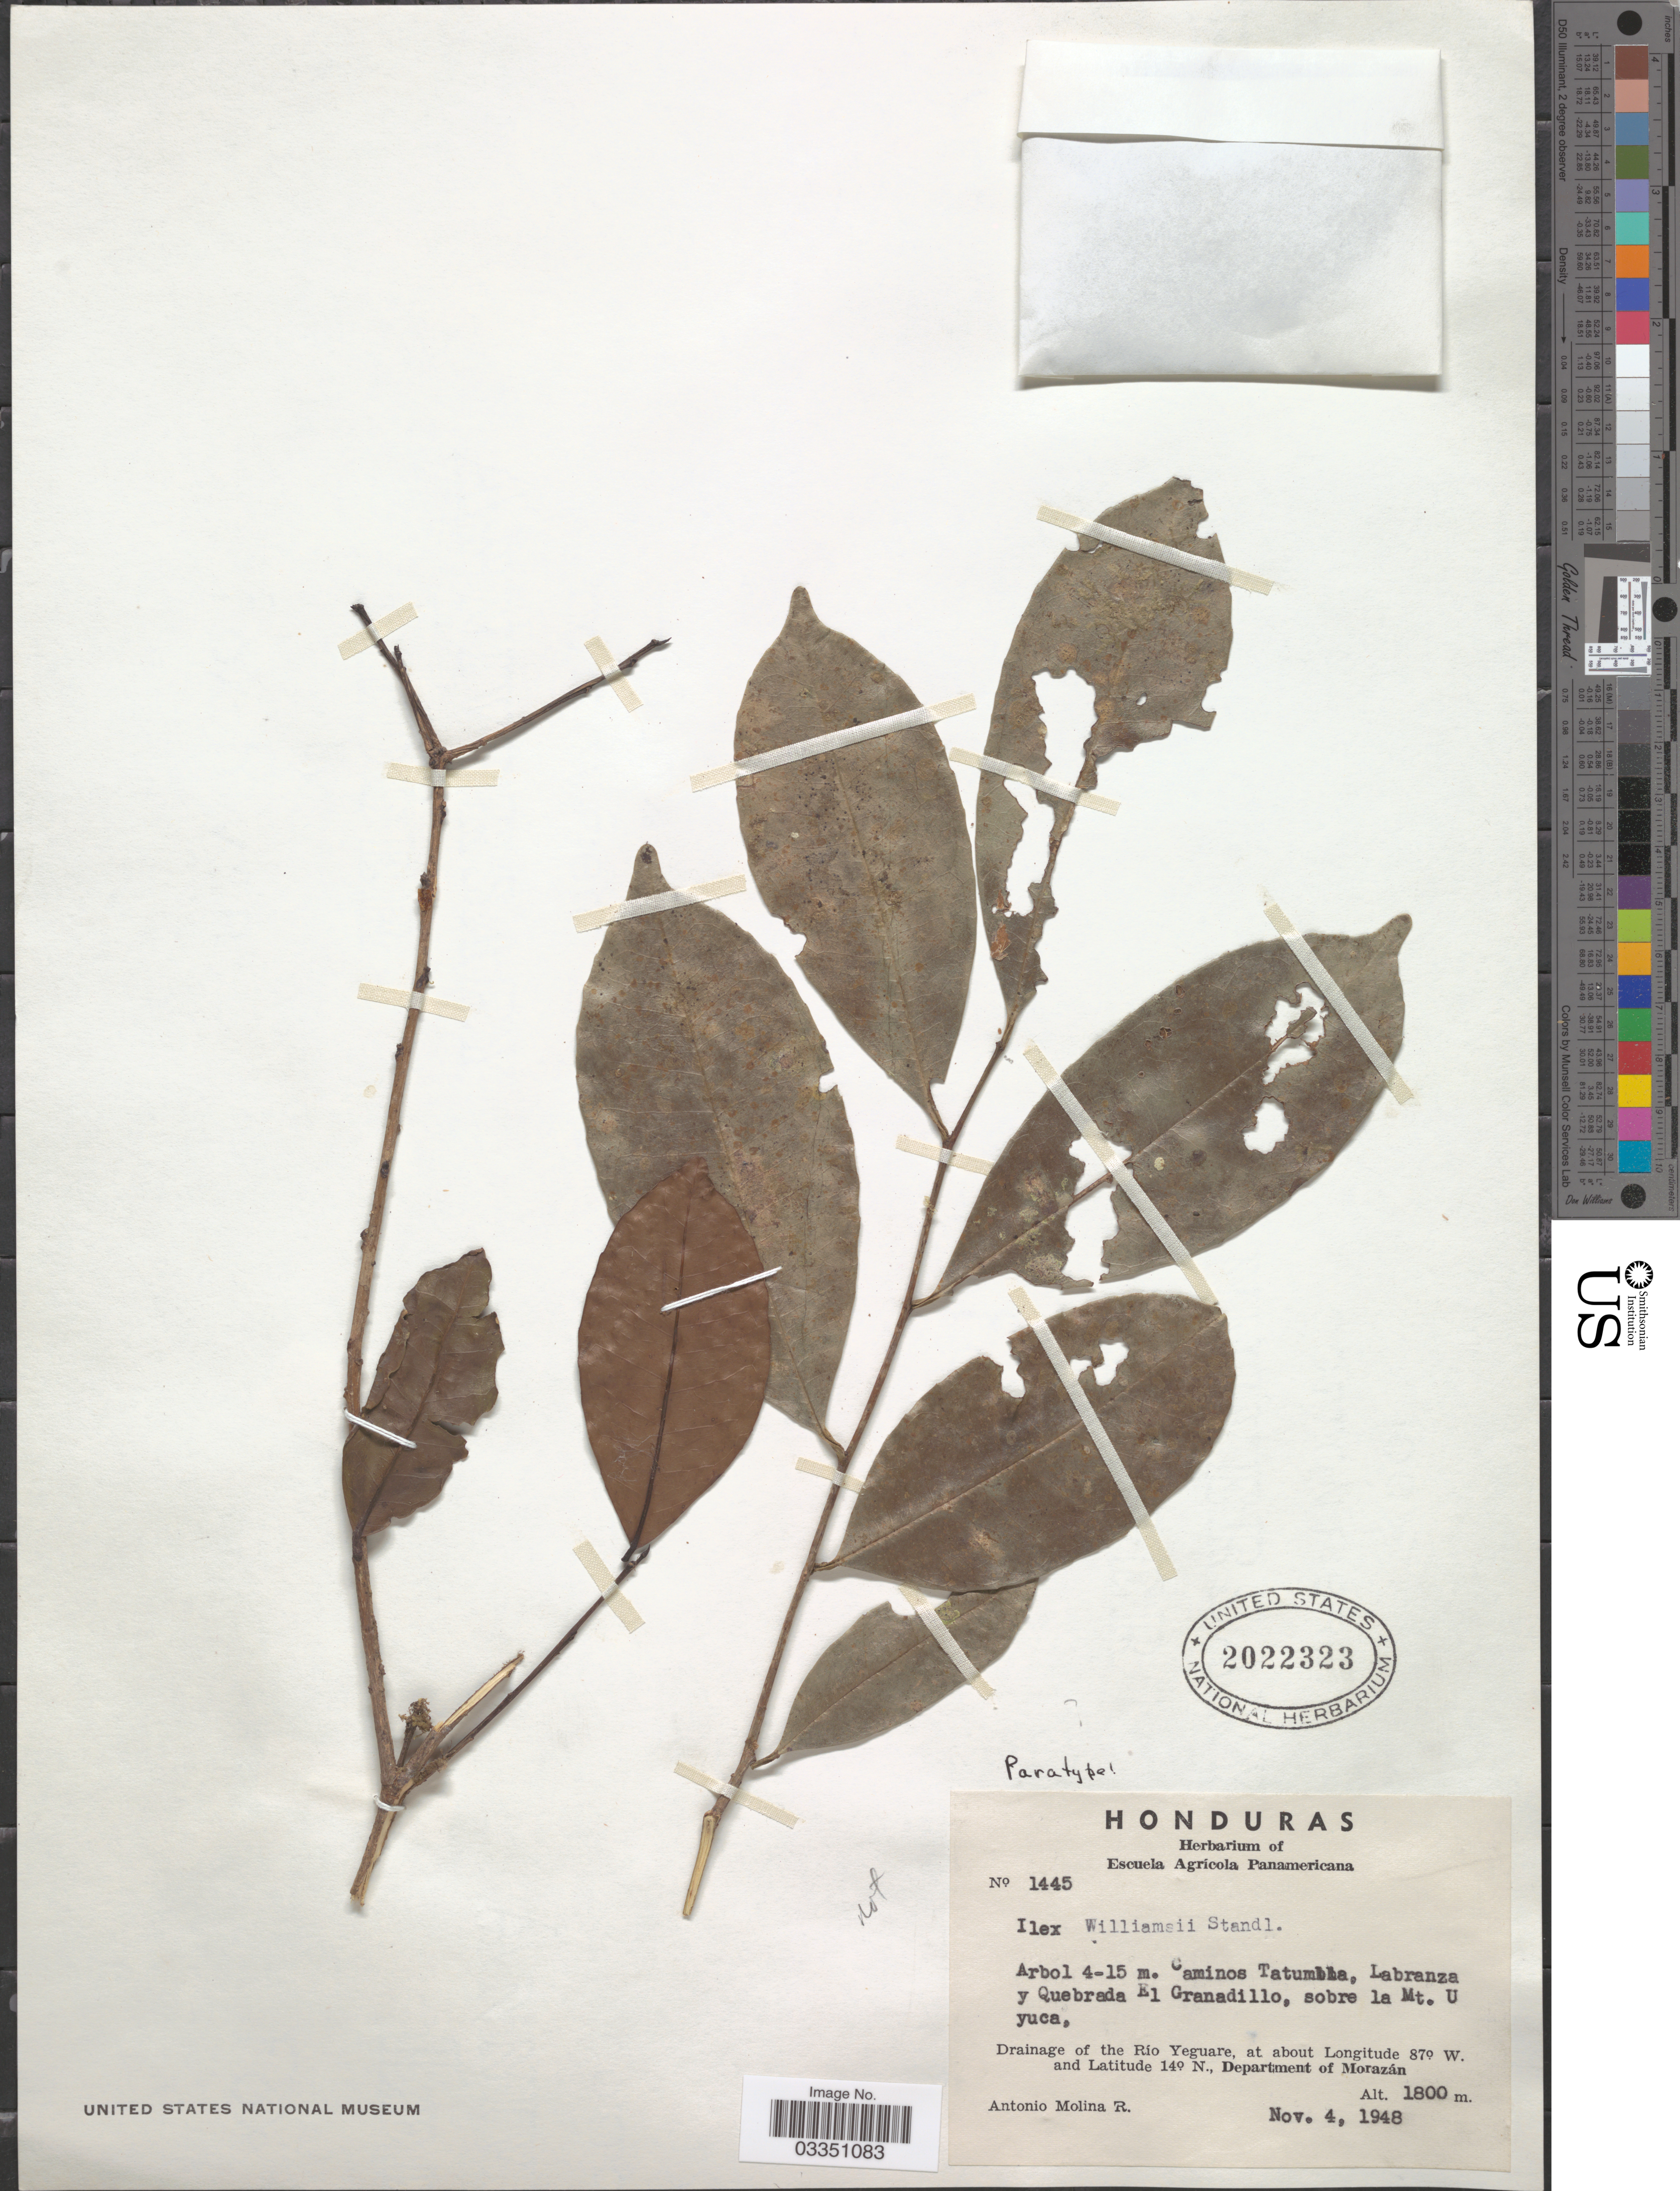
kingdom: Plantae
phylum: Tracheophyta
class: Magnoliopsida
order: Aquifoliales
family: Aquifoliaceae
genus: Ilex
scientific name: Ilex williamsii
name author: Standl.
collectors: A. Molina R.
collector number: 1445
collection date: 1948-11-04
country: Honduras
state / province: Fco. Morazán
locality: Caminos Tatumbla, Labranza y Quebrada El Granadillo, sobre la Mt. Uyuca. Drainage of the Río Yeguare, Department of Morazán.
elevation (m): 1800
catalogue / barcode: US 2022323